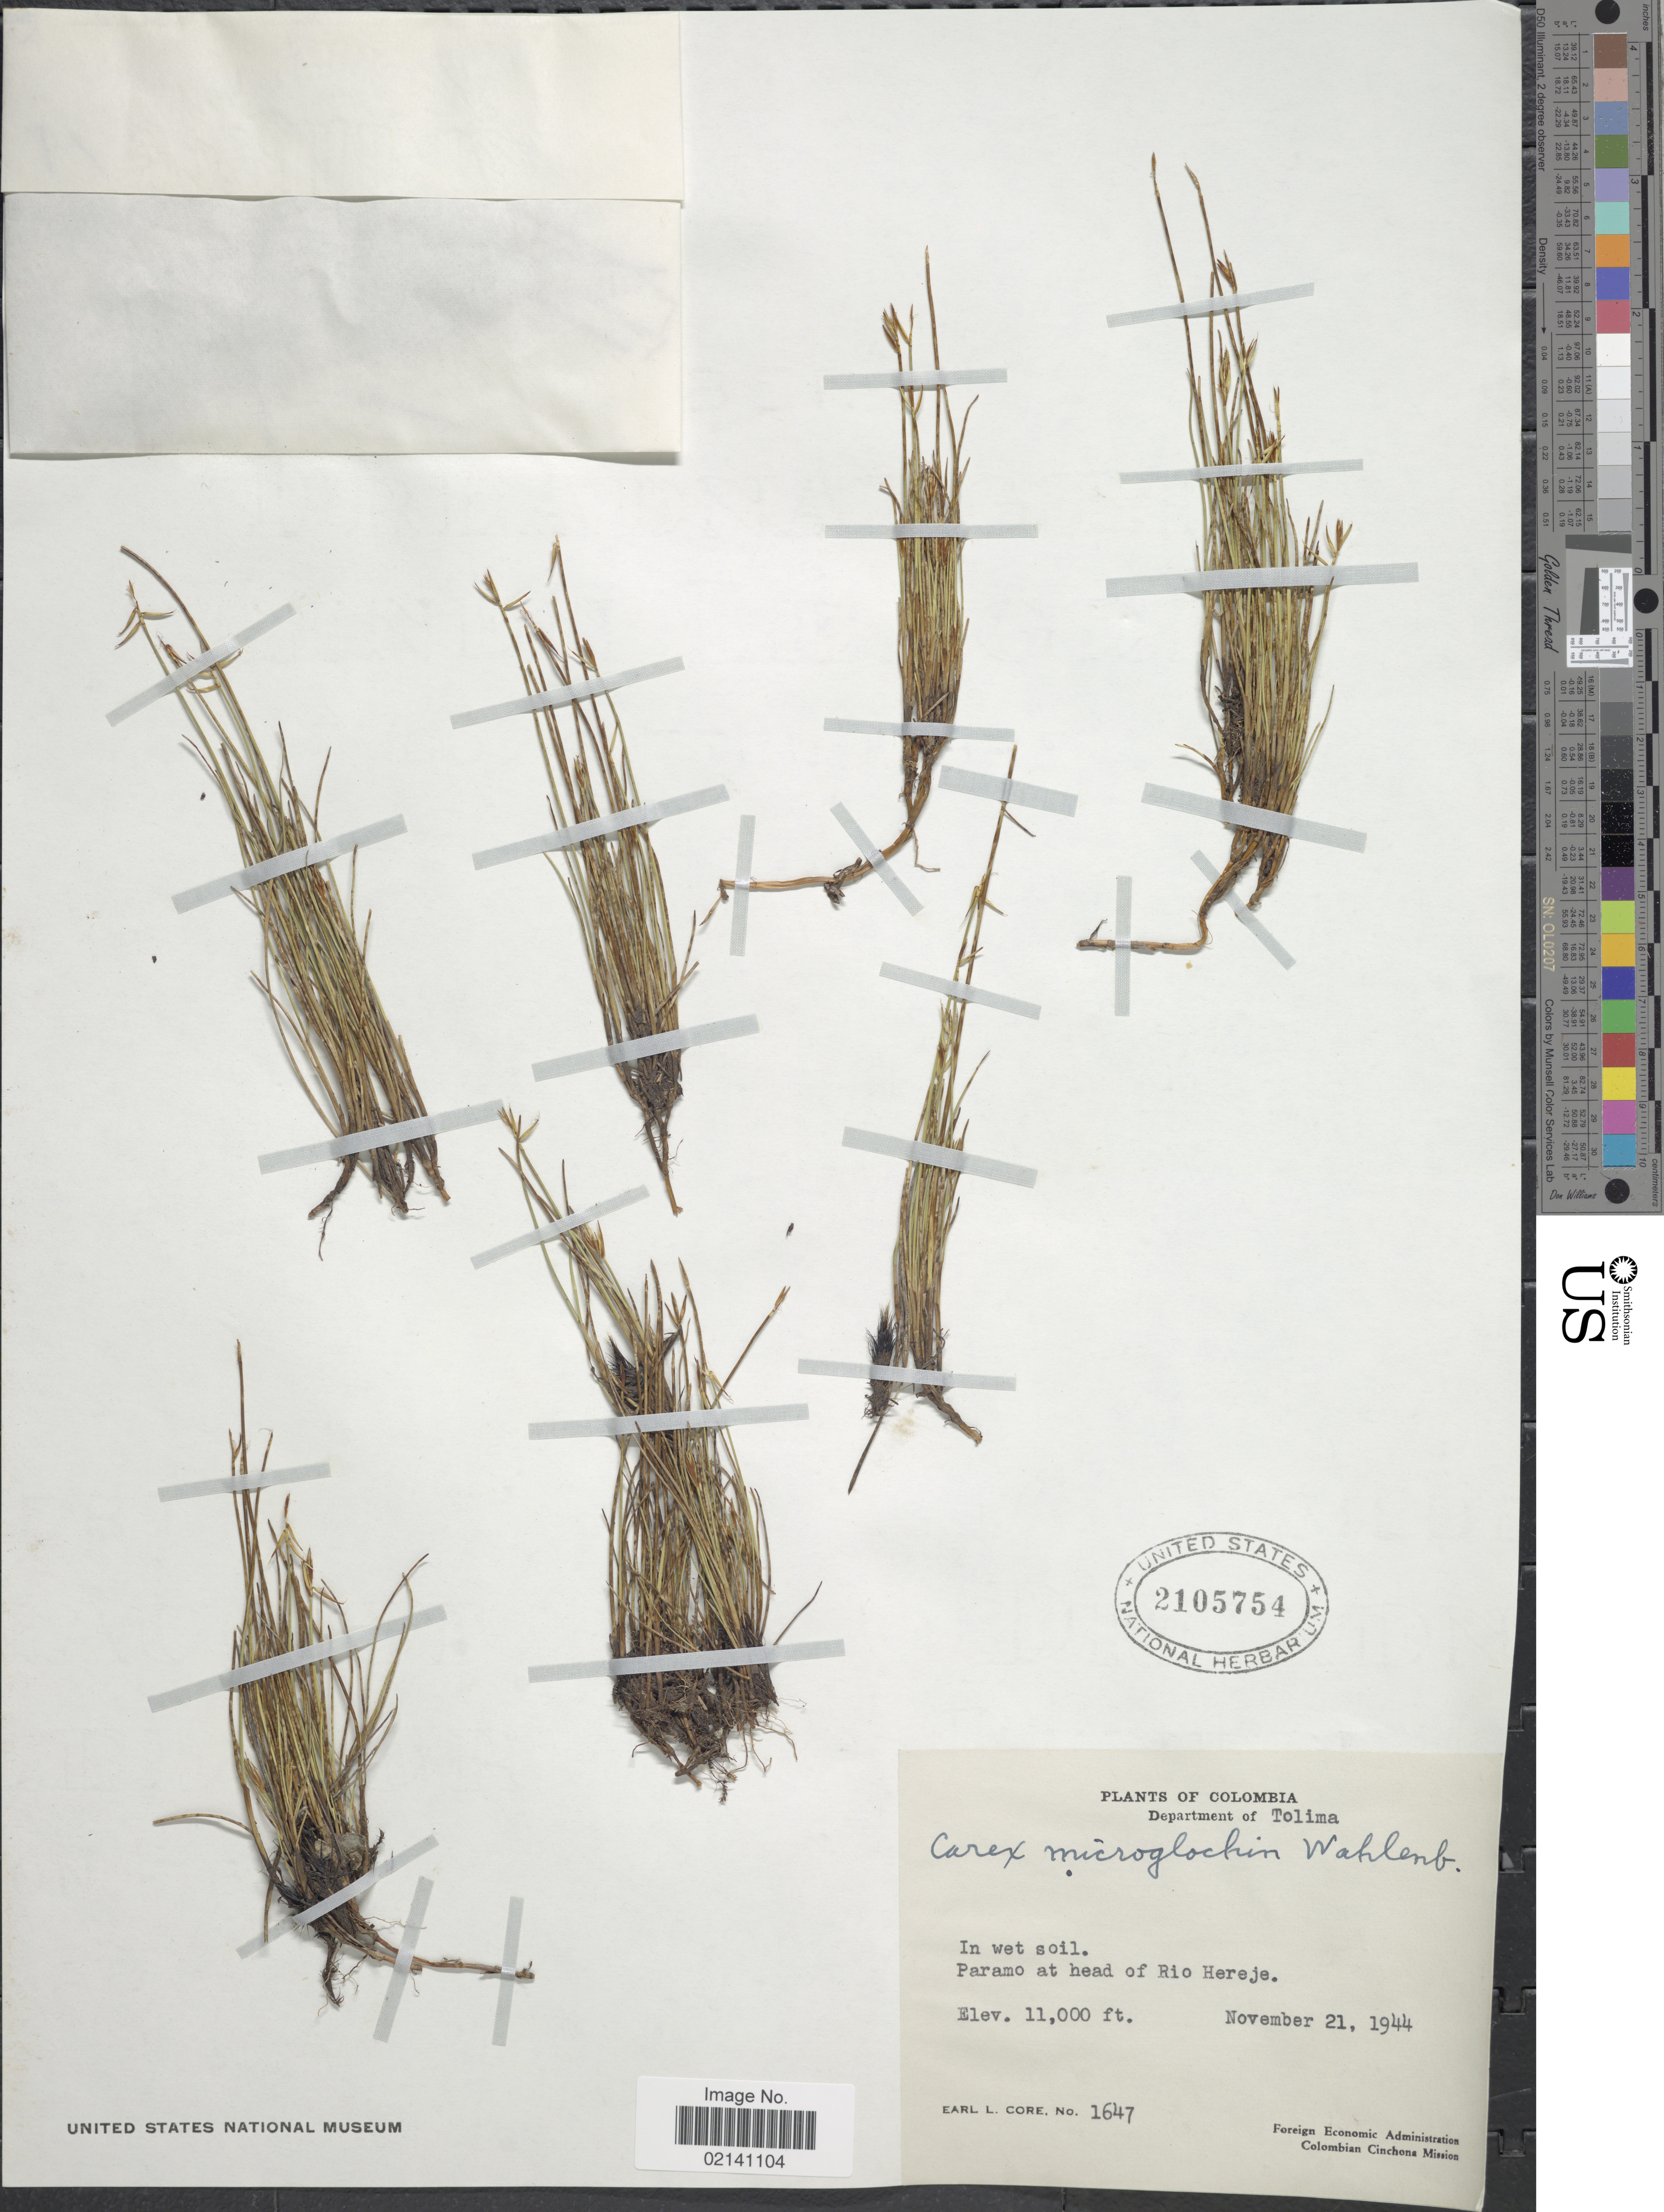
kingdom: Plantae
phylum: Tracheophyta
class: Liliopsida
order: Poales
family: Cyperaceae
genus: Carex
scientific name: Carex camptoglochin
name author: V.I. Krecz.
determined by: Jimnéz-Mejias, Pedro, (UPOS), Universidad Pablo de Olavide (SPAIN)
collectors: E. L. Core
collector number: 1647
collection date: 1944-11-21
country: Colombia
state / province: Tolima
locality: Department of Tolima, Paramo at head of Rio Hereja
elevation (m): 3353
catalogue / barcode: US 2105754